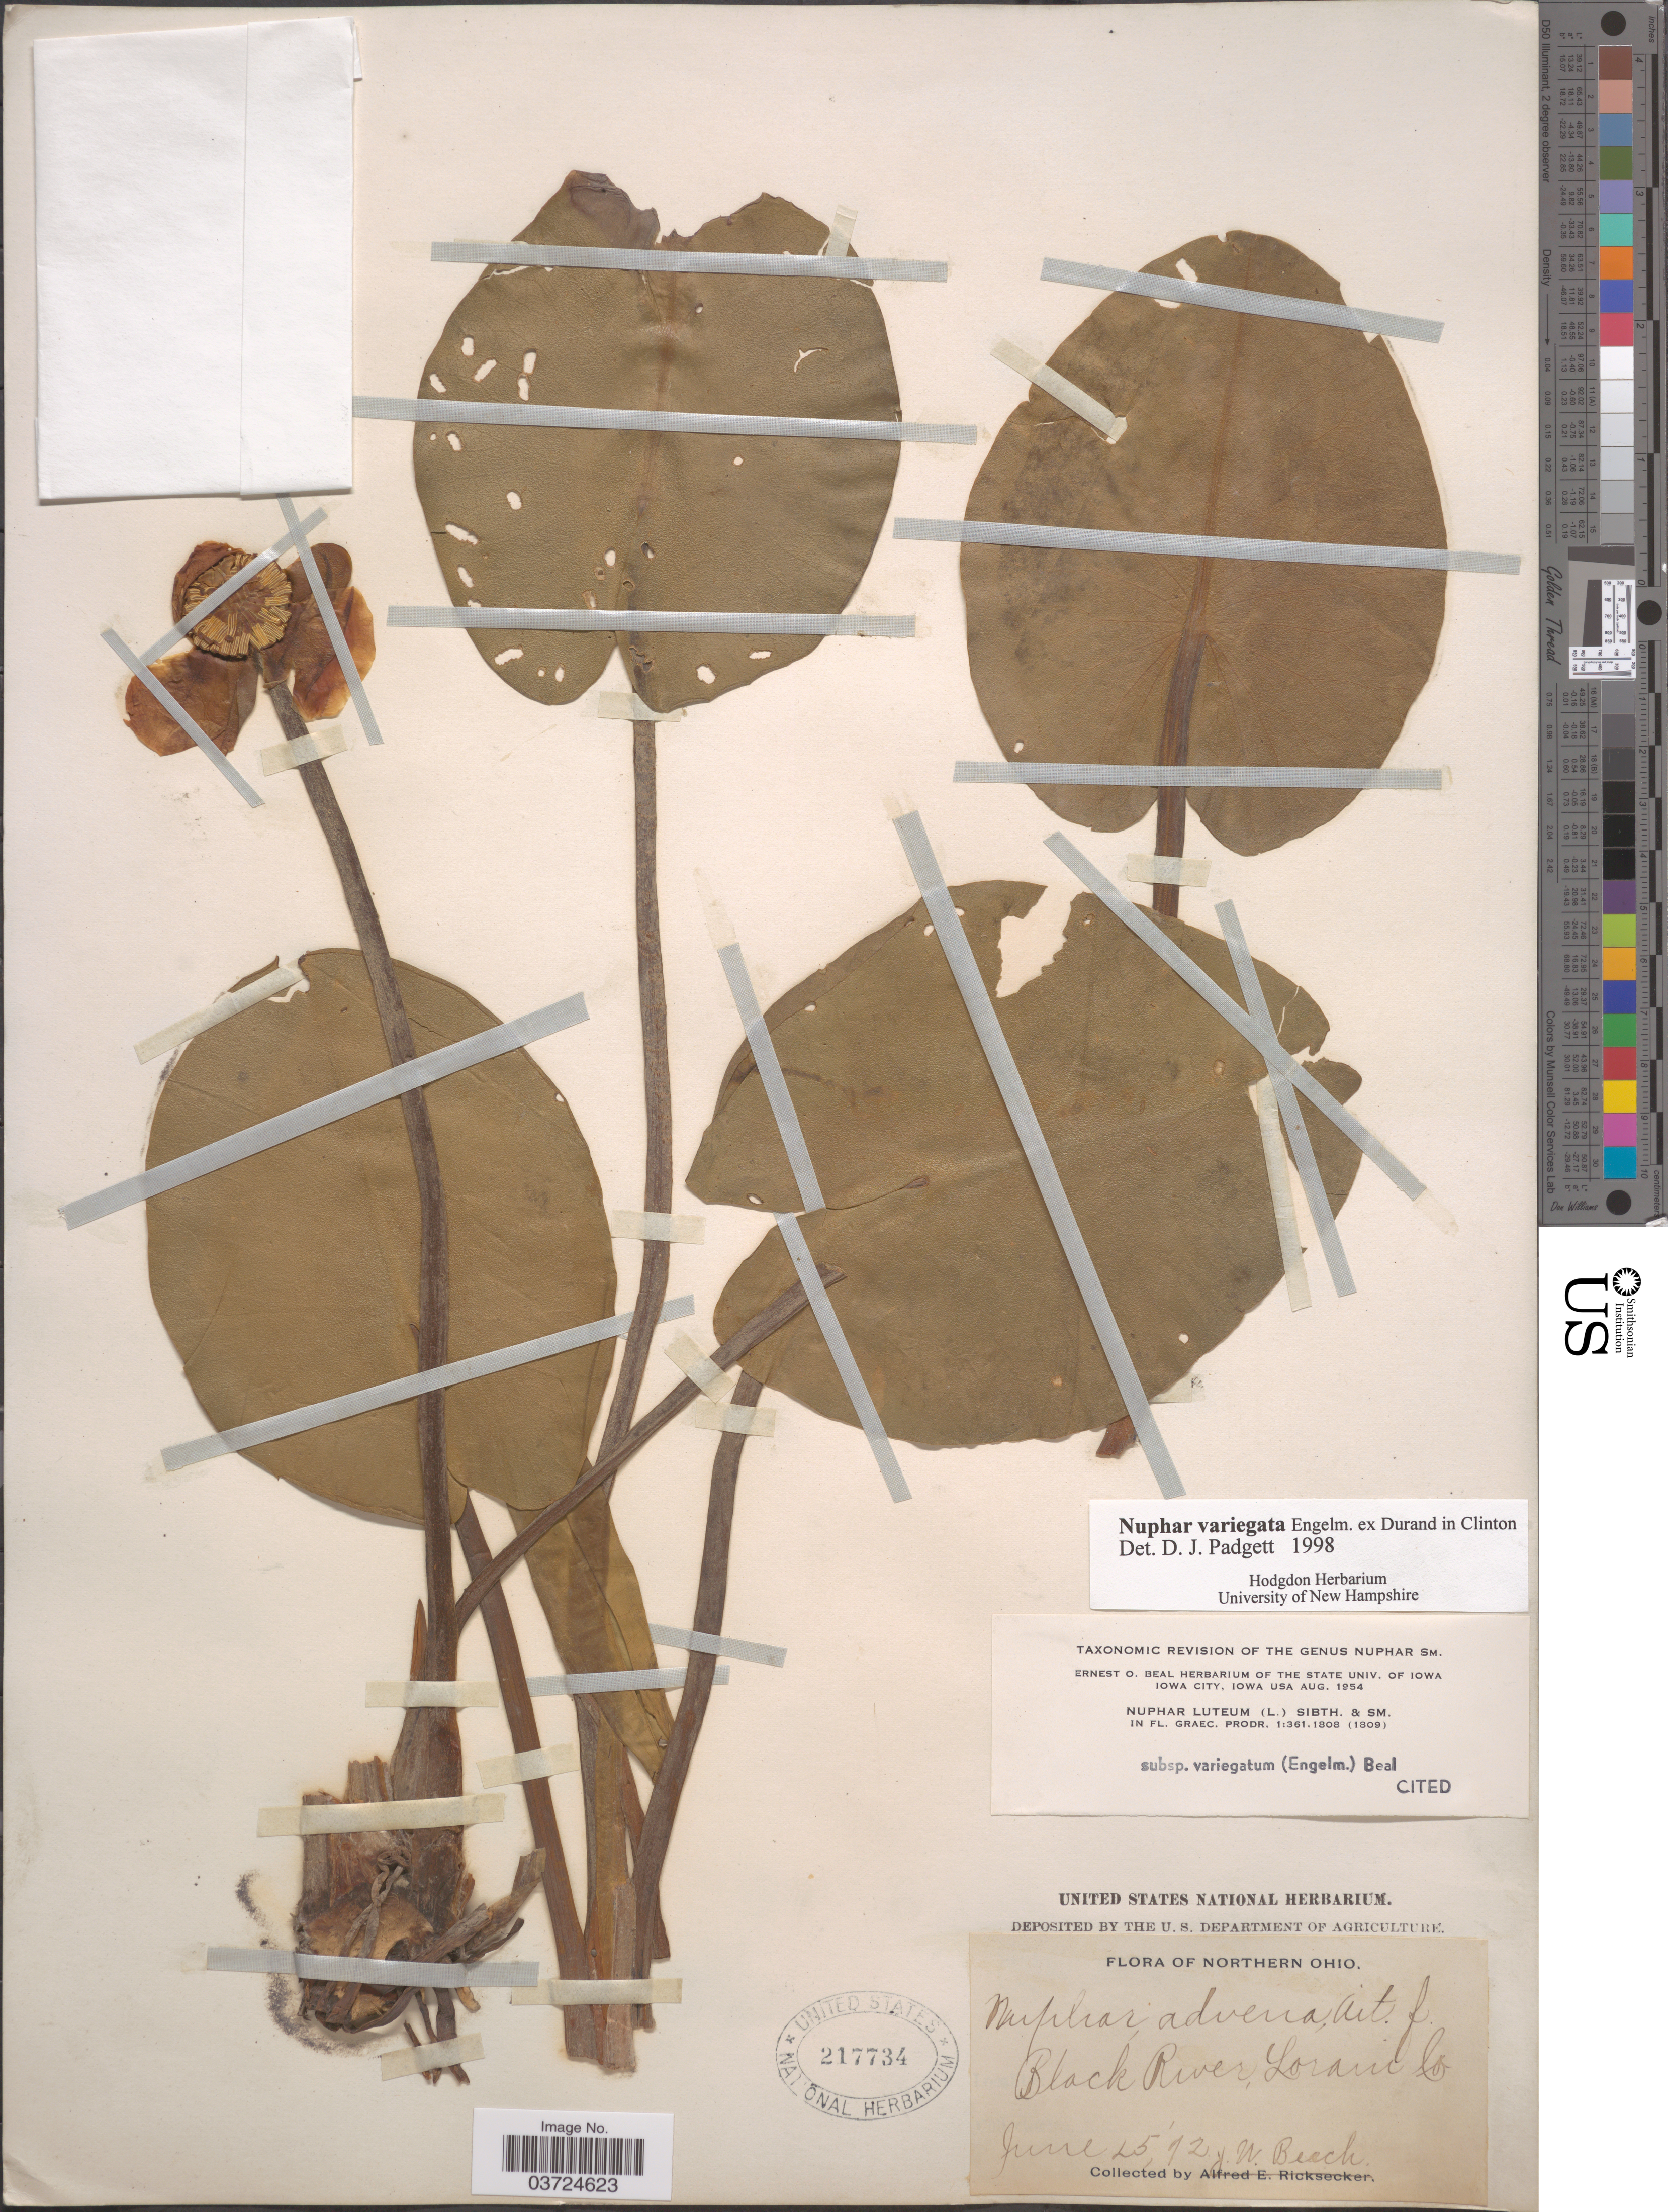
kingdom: Plantae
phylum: Tracheophyta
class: Magnoliopsida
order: Nymphaeales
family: Nymphaeaceae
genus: Nuphar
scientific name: Nuphar variegata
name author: Engelm. ex Durand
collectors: J. Beach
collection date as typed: Transcribed d/m/y: 25/6/92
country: United States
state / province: Ohio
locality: Northern Ohio. Black River, Lorain Co.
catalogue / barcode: US 217734